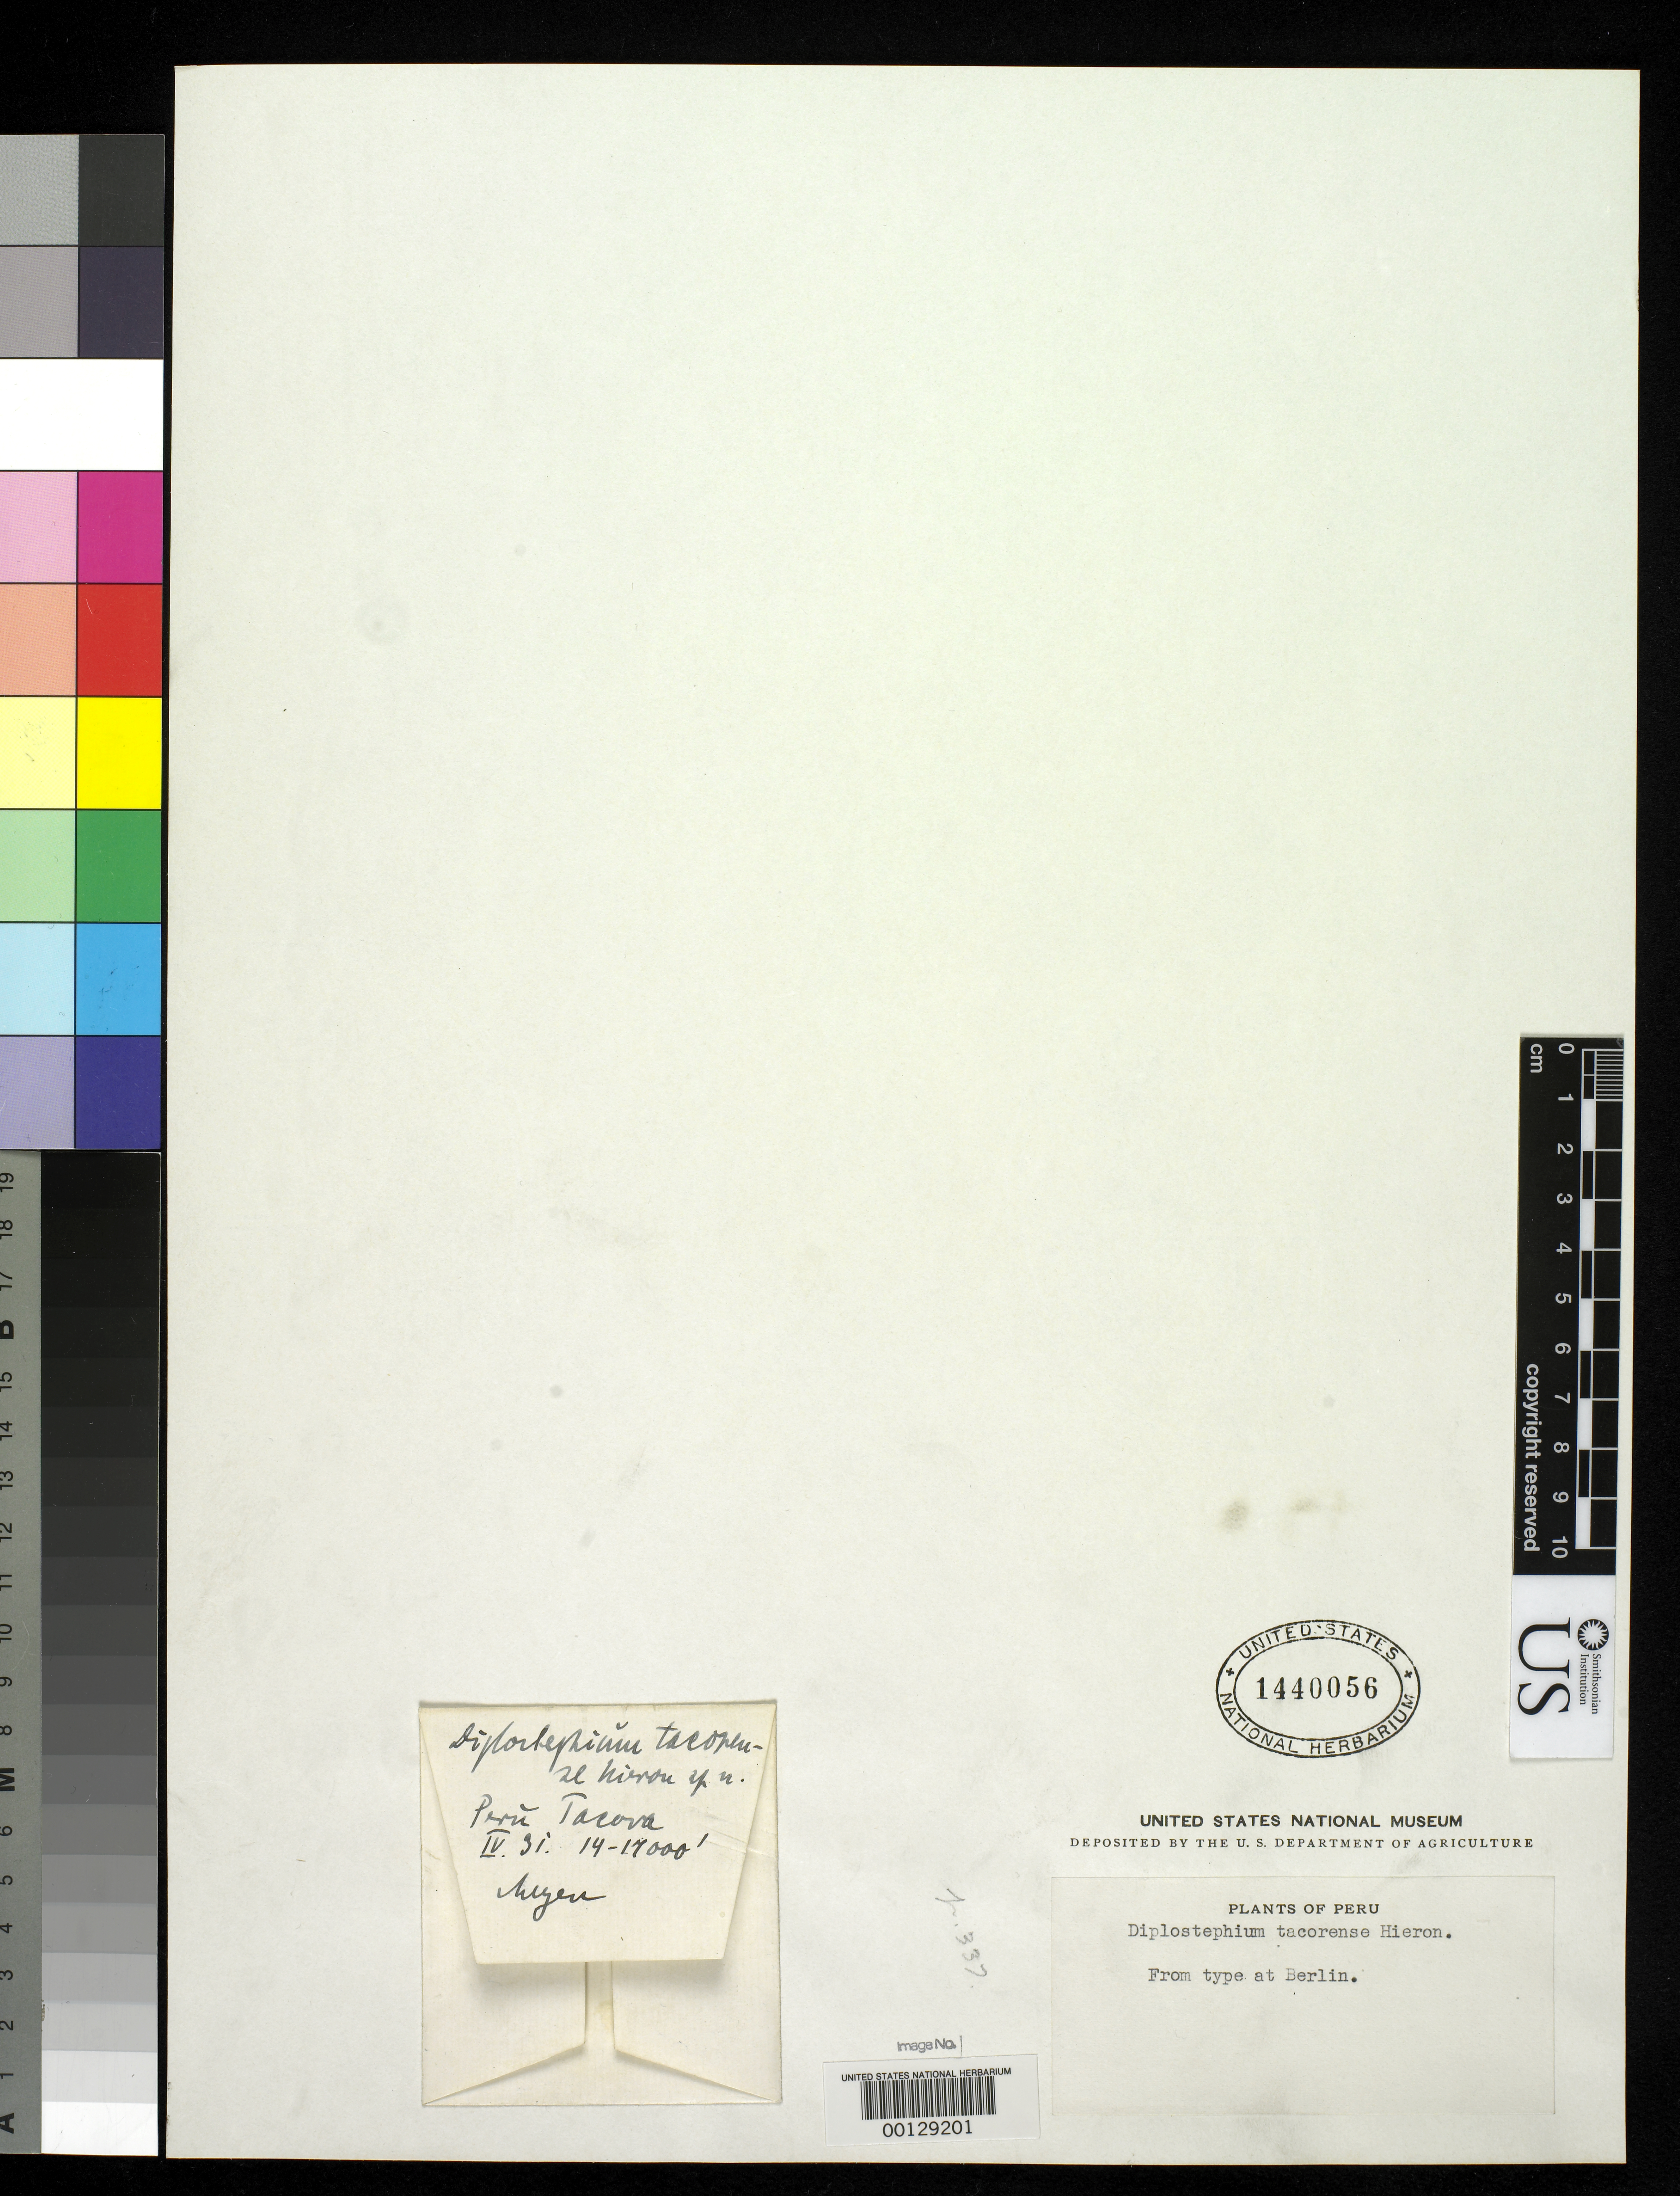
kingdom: Plantae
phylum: Tracheophyta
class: Magnoliopsida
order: Asterales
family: Asteraceae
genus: Diplostephium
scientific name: Diplostephium tacorense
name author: Hieron.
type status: Type Fragment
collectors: F. J. F. Meyen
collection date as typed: Apr 1831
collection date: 1831-04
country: Peru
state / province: San Martín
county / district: Mariscal Cáceres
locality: Rio Huallaga, margen Derecha del; Balsa Probana; dtto. Tocache Nuevo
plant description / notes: "From type at Berlin", but fragment pocket on sheet is empty.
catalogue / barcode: US 1440056